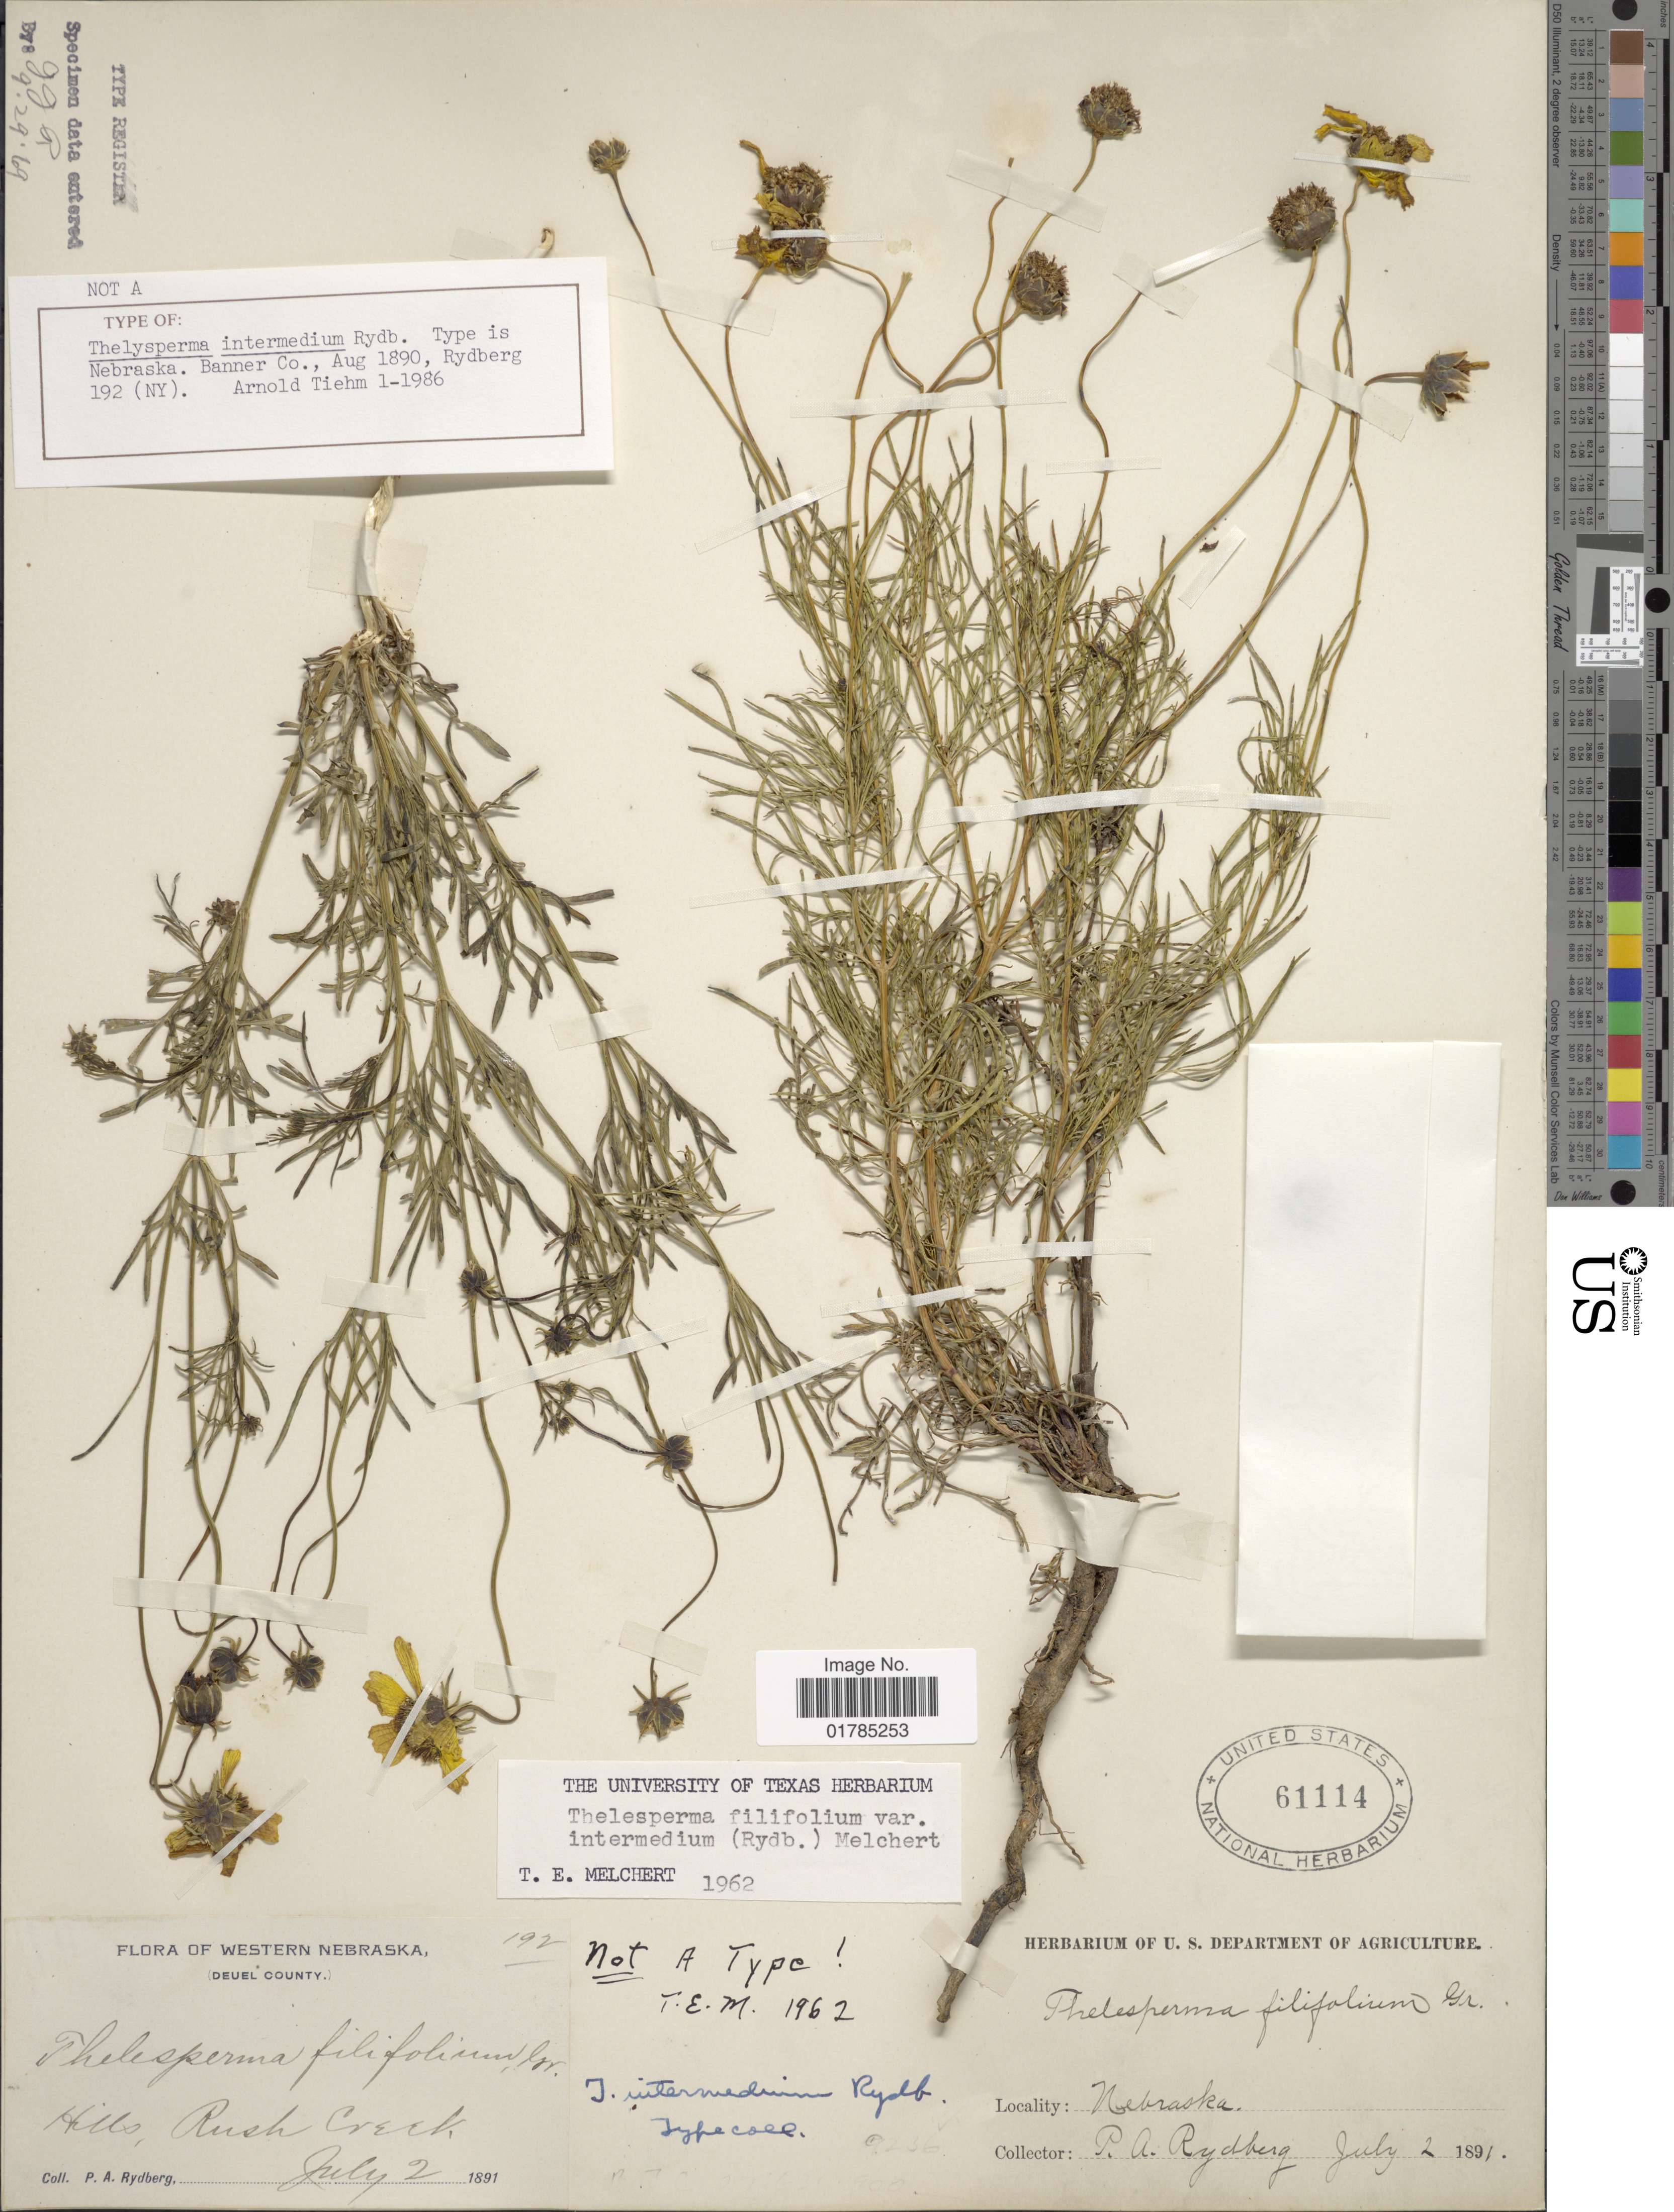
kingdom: Plantae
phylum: Tracheophyta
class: Magnoliopsida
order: Asterales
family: Asteraceae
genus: Thelesperma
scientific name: Thelesperma filifolium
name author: (Hook.) A. Gray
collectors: P. A. Rydberg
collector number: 192*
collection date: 1891-07-02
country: United States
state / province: Nebraska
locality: Western Nebraska (Deuel County), Hills Rush Creek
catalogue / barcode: US 61114